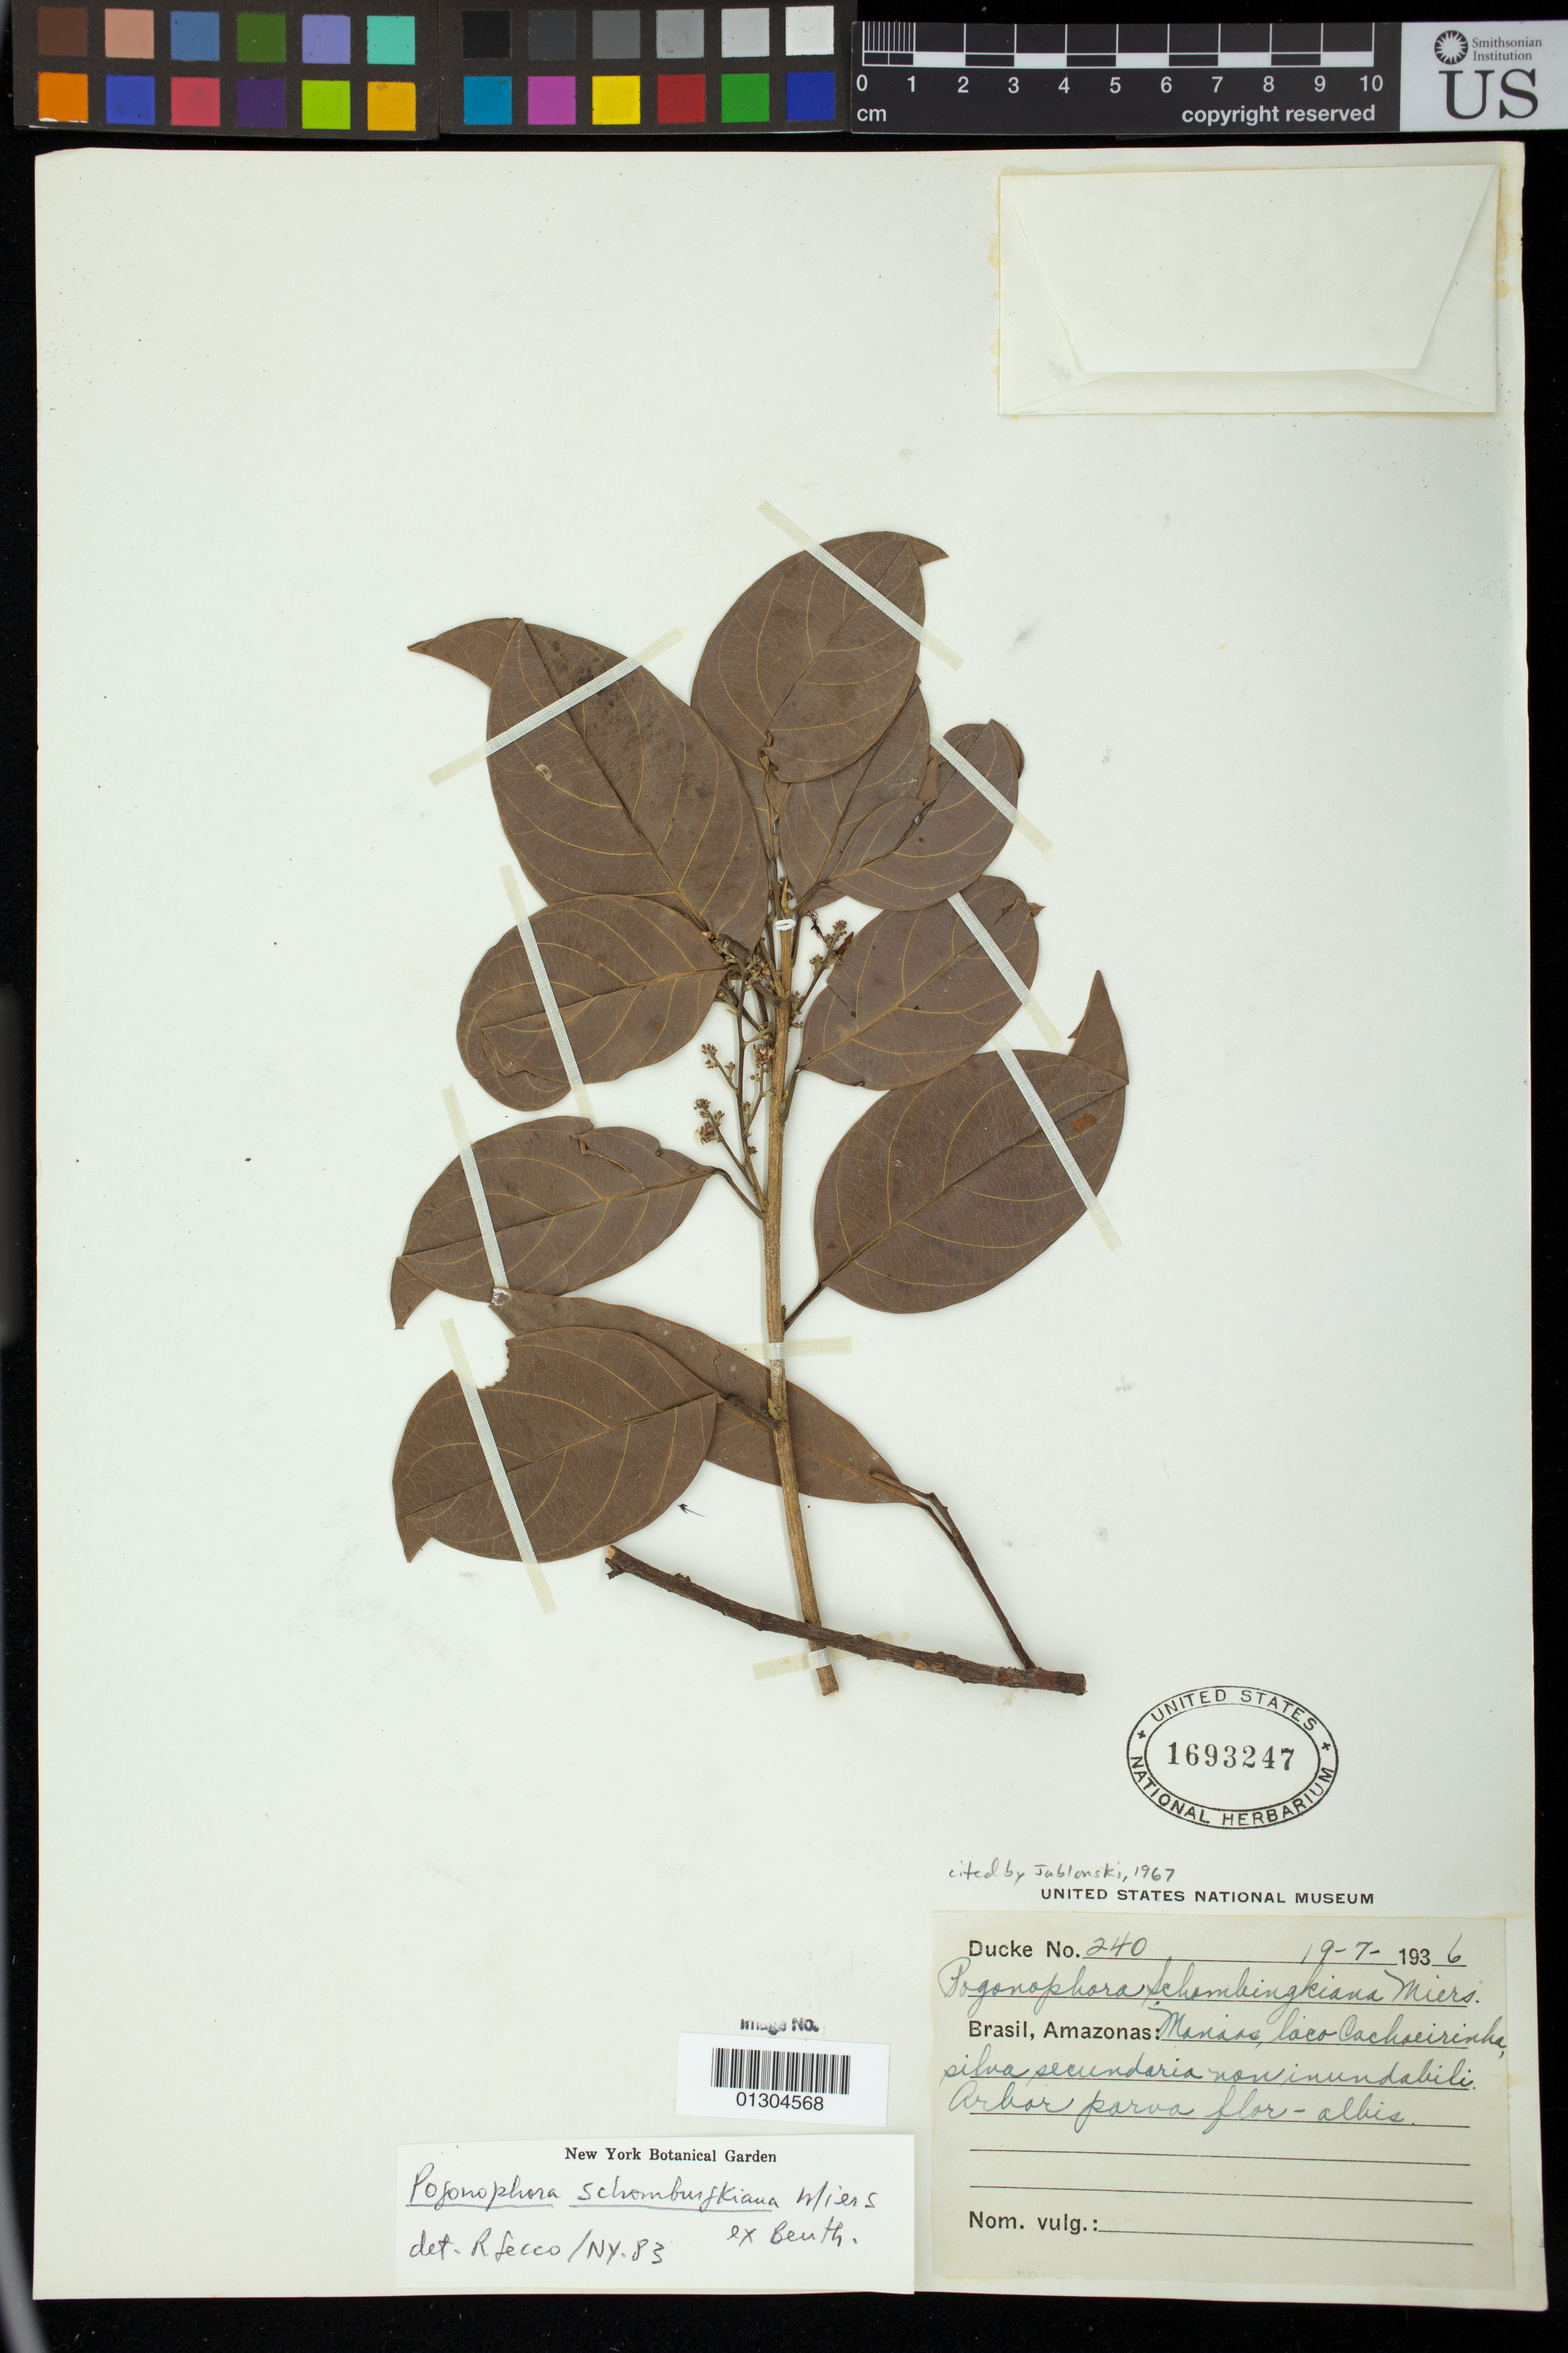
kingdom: Plantae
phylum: Tracheophyta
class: Magnoliopsida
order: Malpighiales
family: Peraceae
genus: Pogonophora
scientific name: Pogonophora schomburgkiana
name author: Miers ex Benth.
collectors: A. Ducke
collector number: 240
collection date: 1936-07-19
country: Brazil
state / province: Amazonas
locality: Manais, loco Cachoeirinha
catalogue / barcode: US 1693247